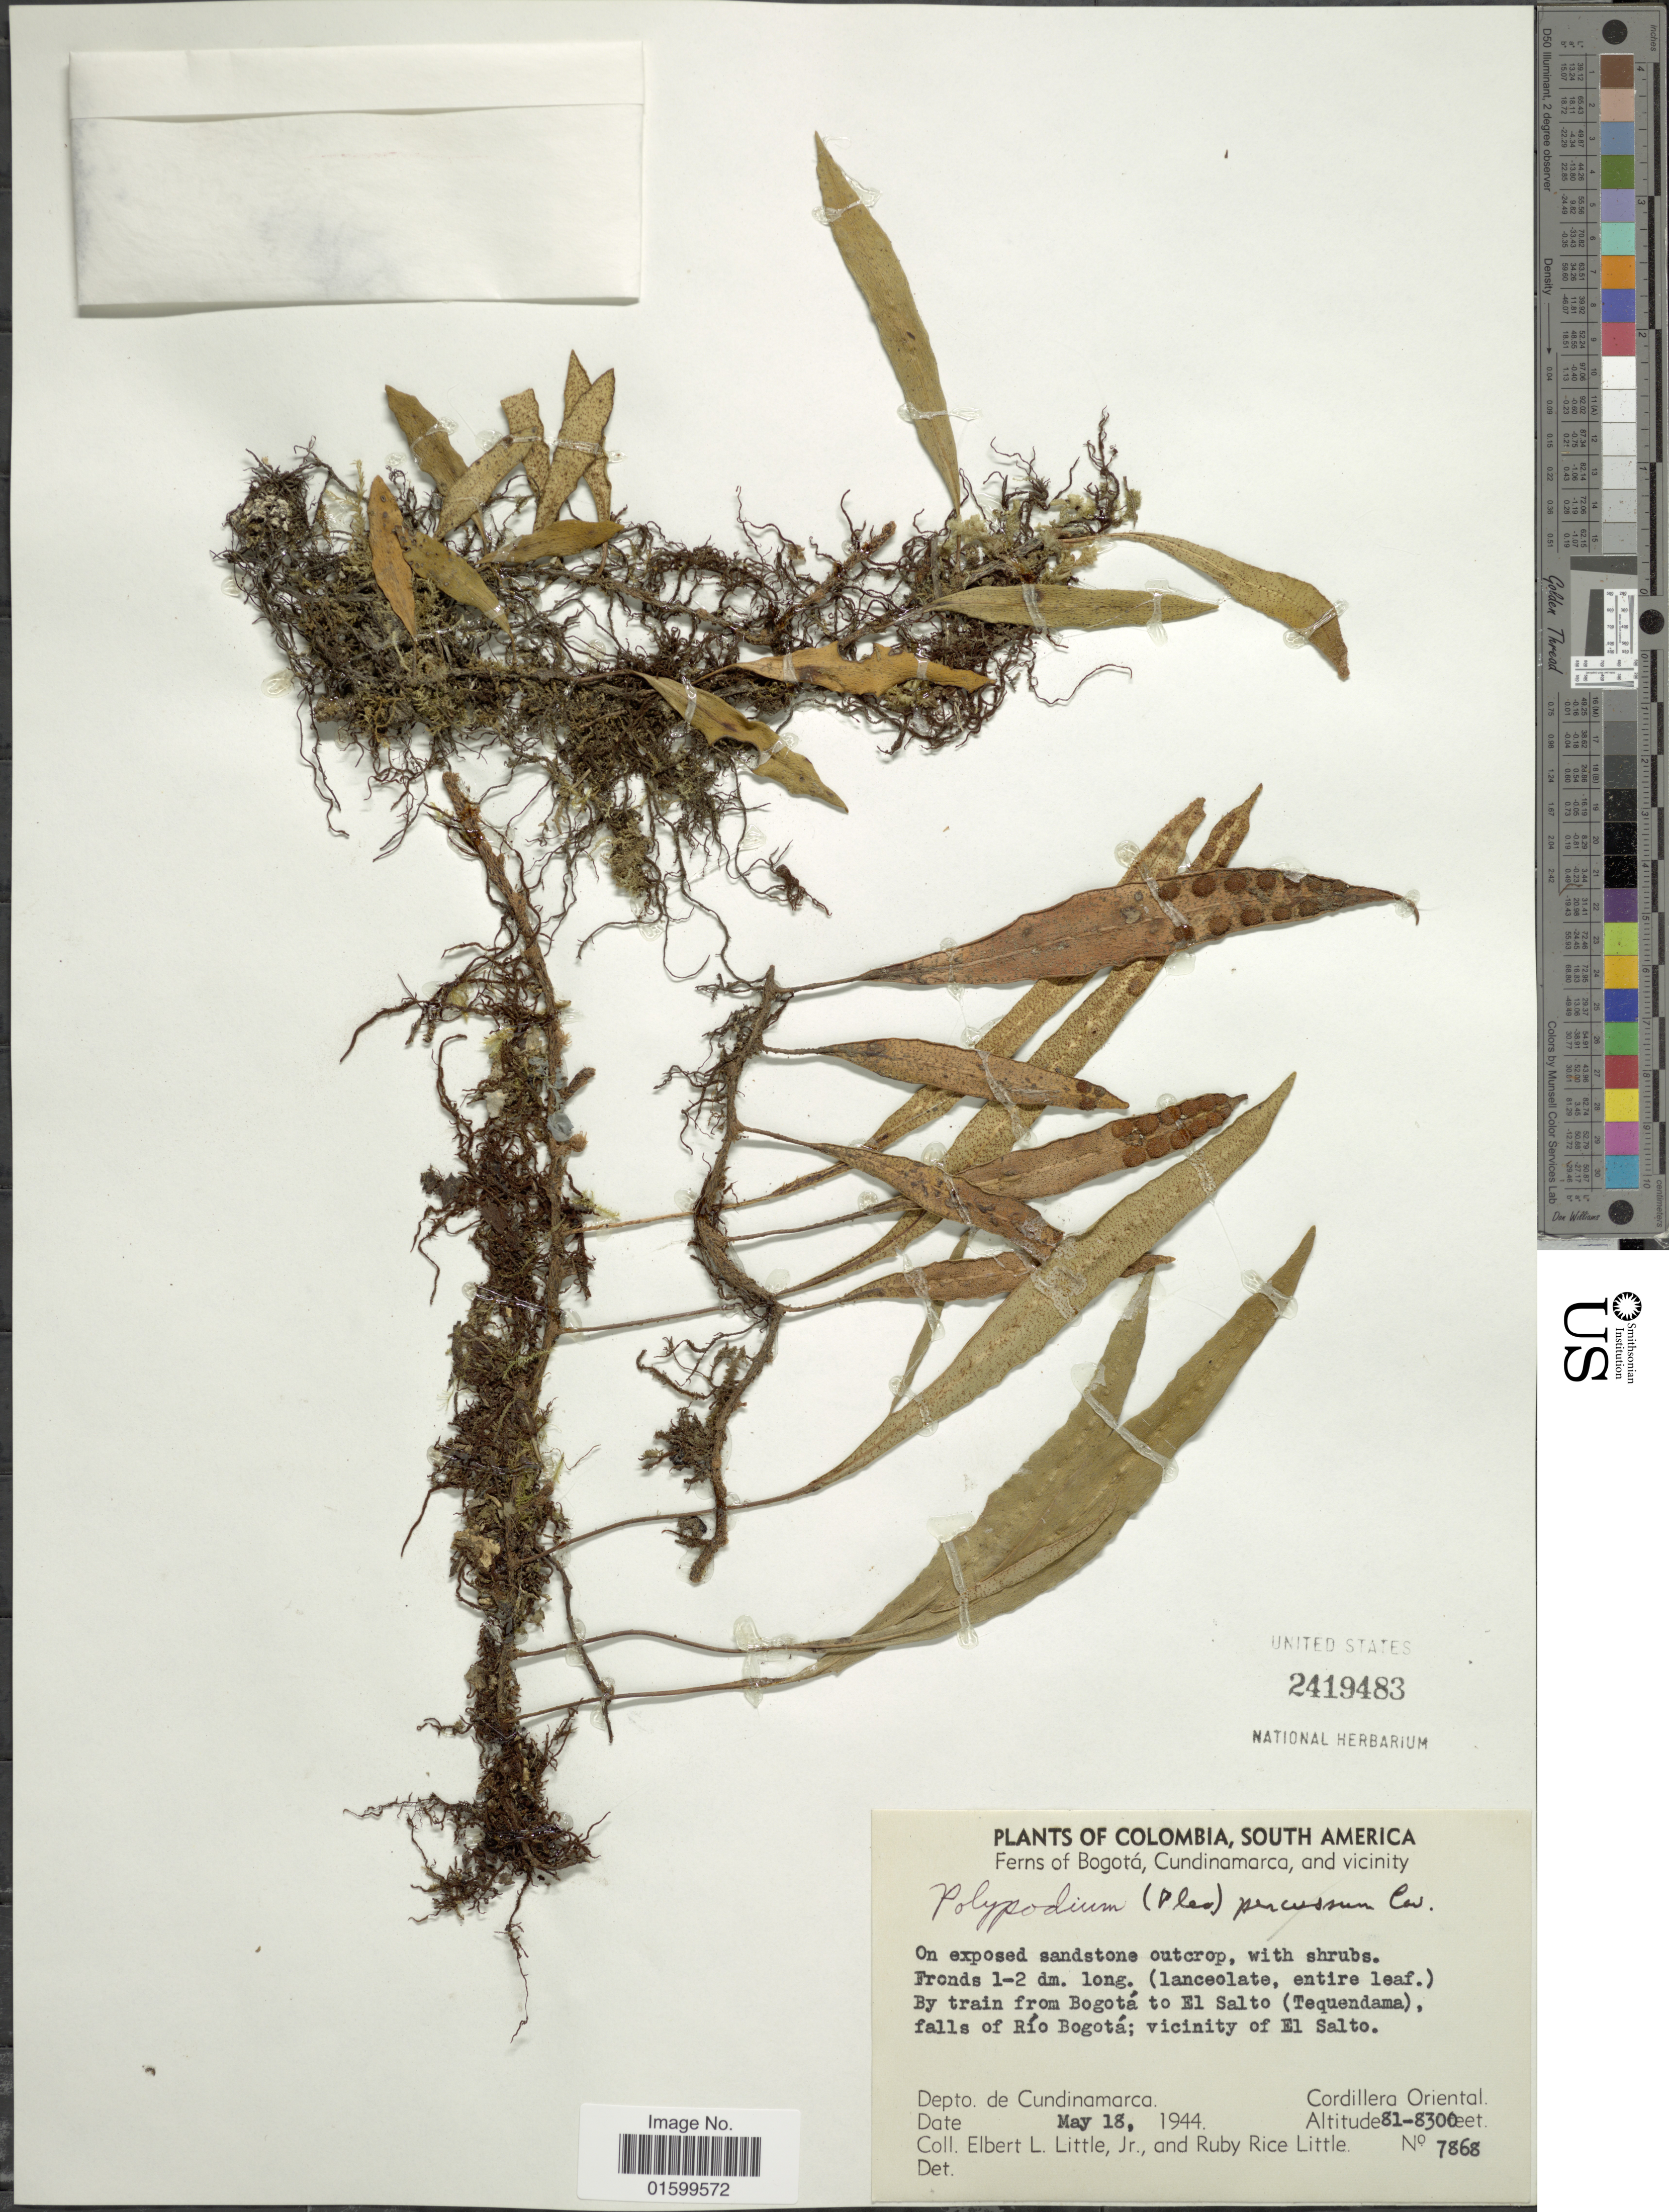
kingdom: Plantae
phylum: Tracheophyta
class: Polypodiopsida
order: Polypodiales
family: Polypodiaceae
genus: Pleopeltis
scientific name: Pleopeltis macrocarpa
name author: (Bory ex Willd.) Kaulf.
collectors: E. L. Little & R. R. Little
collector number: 7568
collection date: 1944-05-18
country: Colombia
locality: Bogota, Cundinamarca and vicinity, by train from Bogota to El Salto (Tequendama), falls of Rio Bogota, vicinity of El Salto, Depto. de Cundinamarca, Cordillera Oriental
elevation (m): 2469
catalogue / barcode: US 2419483